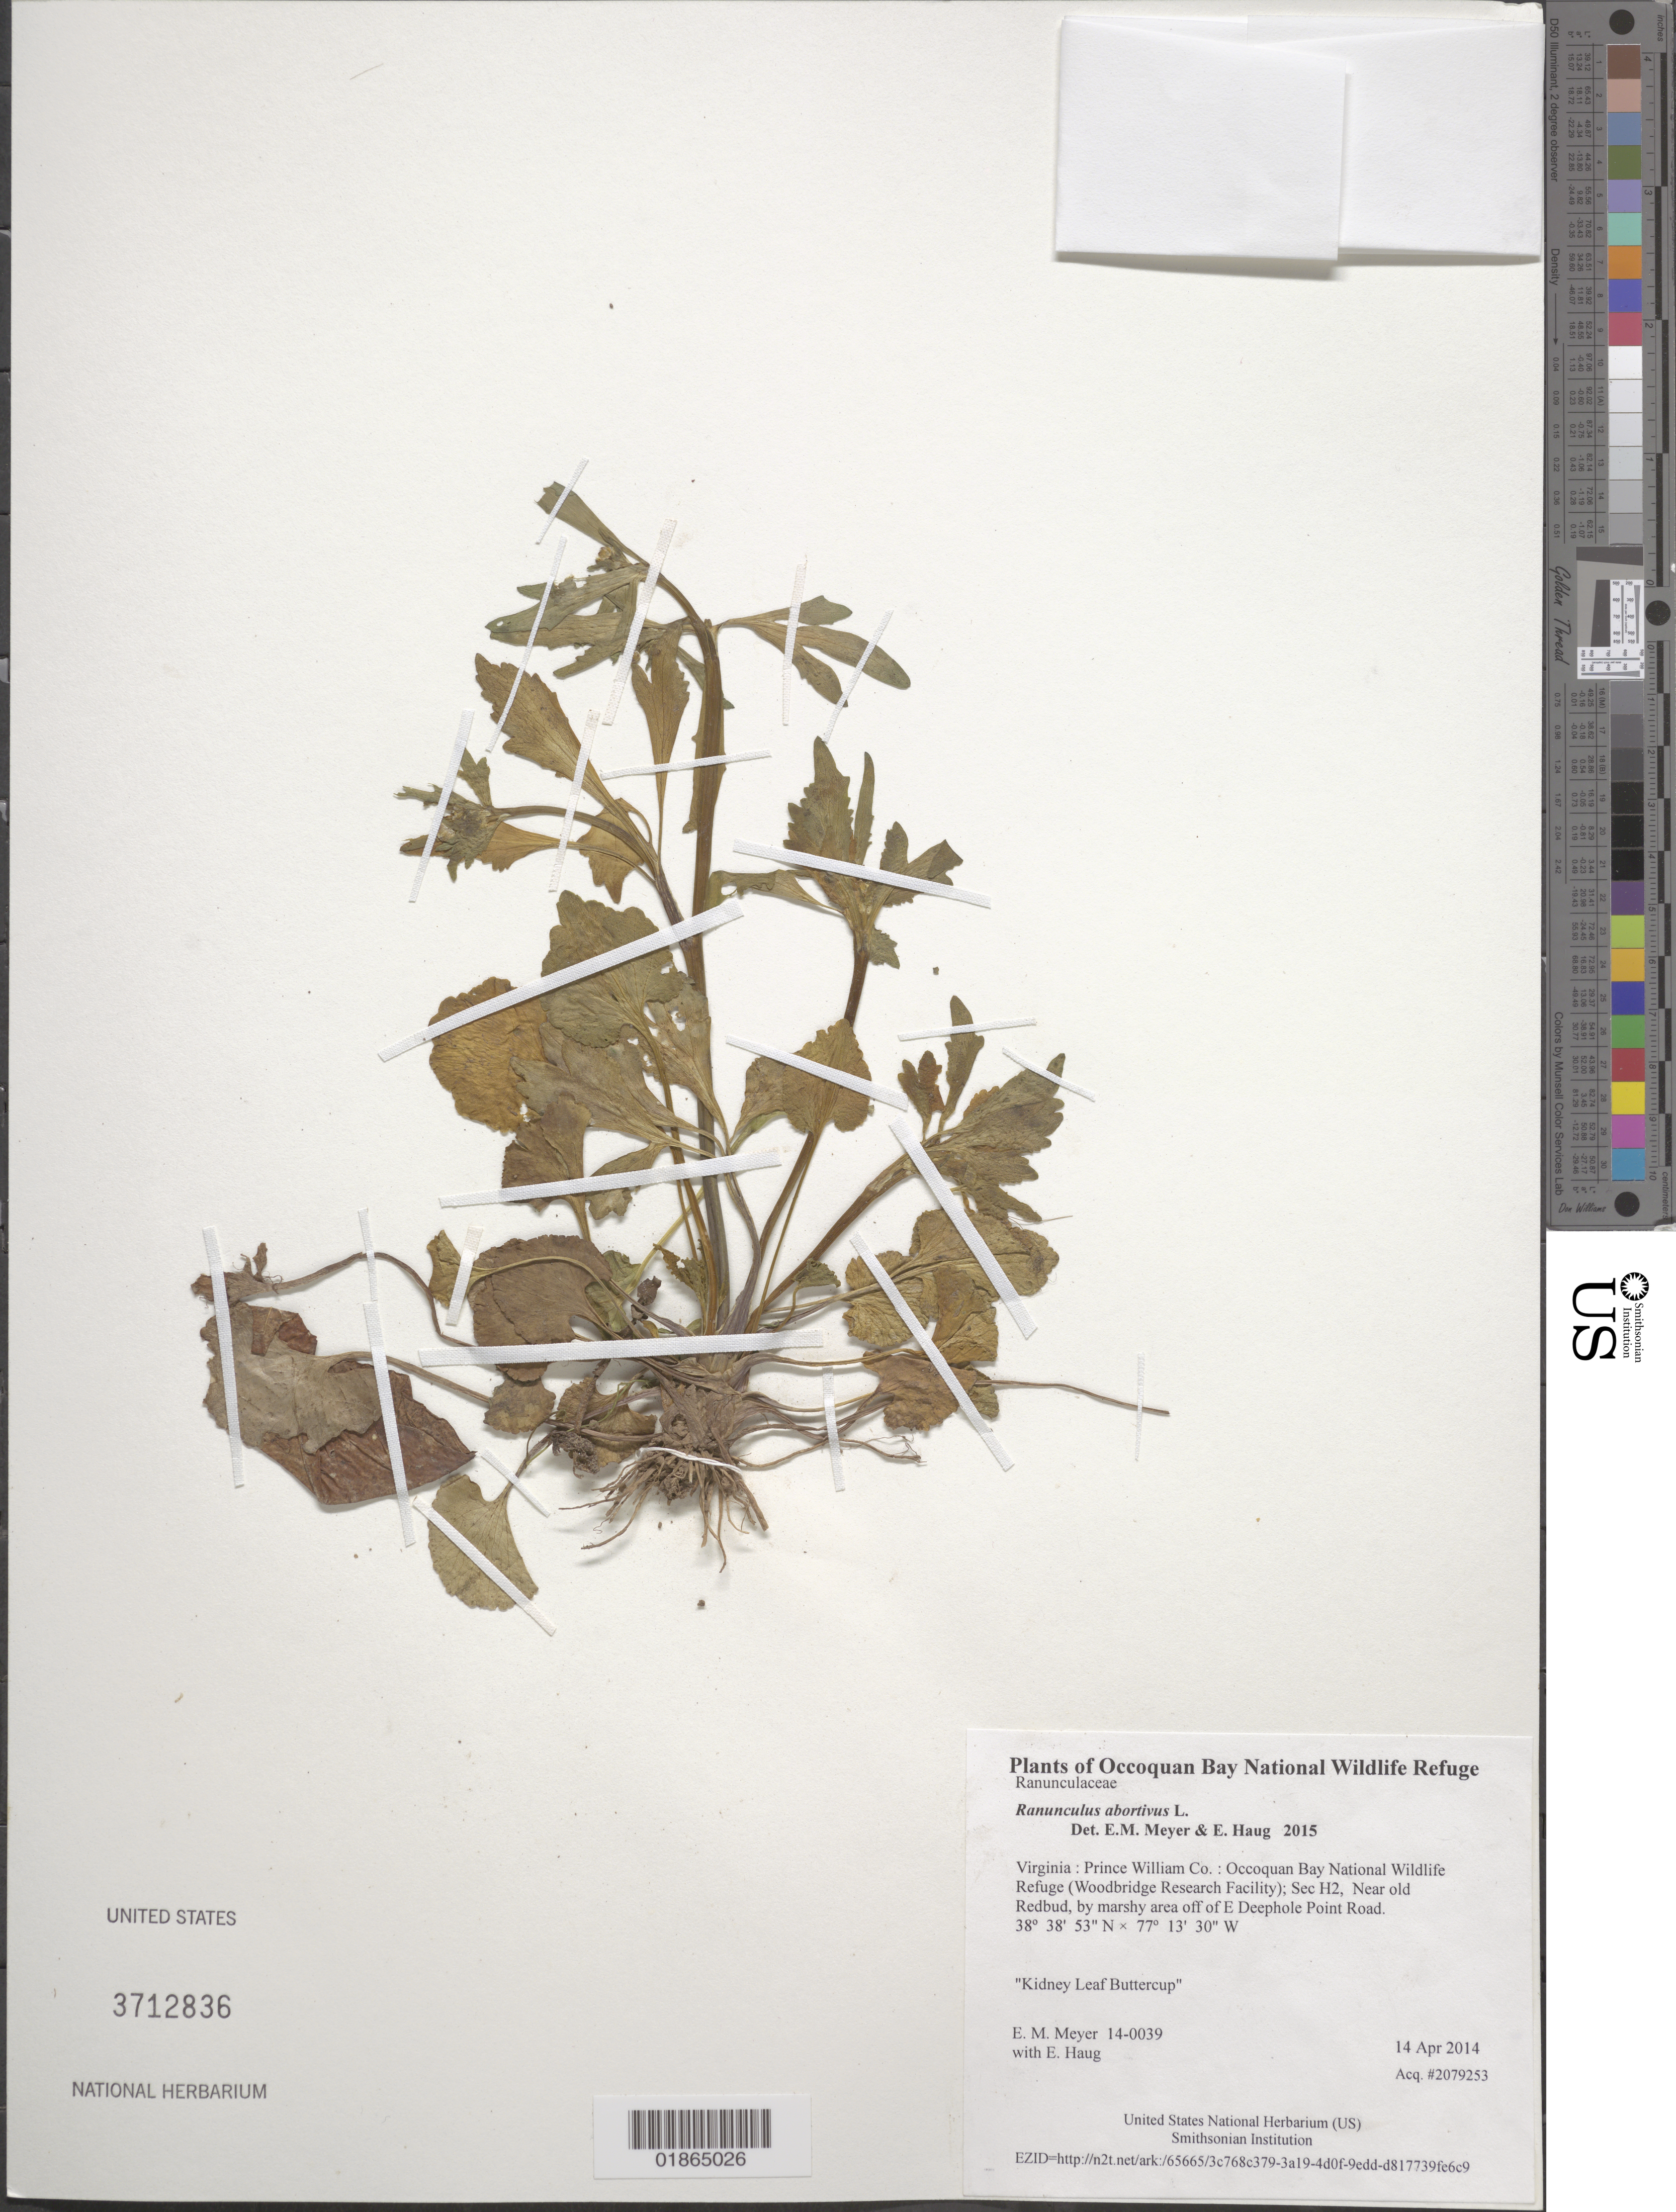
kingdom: Plantae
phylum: Tracheophyta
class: Magnoliopsida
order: Ranunculales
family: Ranunculaceae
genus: Ranunculus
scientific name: Ranunculus abortivus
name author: L.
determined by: Meyer, E. M.; Haug, E.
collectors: E. M. Meyer & E. Haug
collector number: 14-0039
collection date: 2014-04-14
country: United States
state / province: Virginia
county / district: Prince William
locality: Occoquan Bay National Wildlife Refuge (Woodbridge Research Facility); Sec H2, Near old Redbud, by marshy area off of E Deephole Point Road.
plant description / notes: Kidney Leaf Buttercup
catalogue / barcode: US 3712836